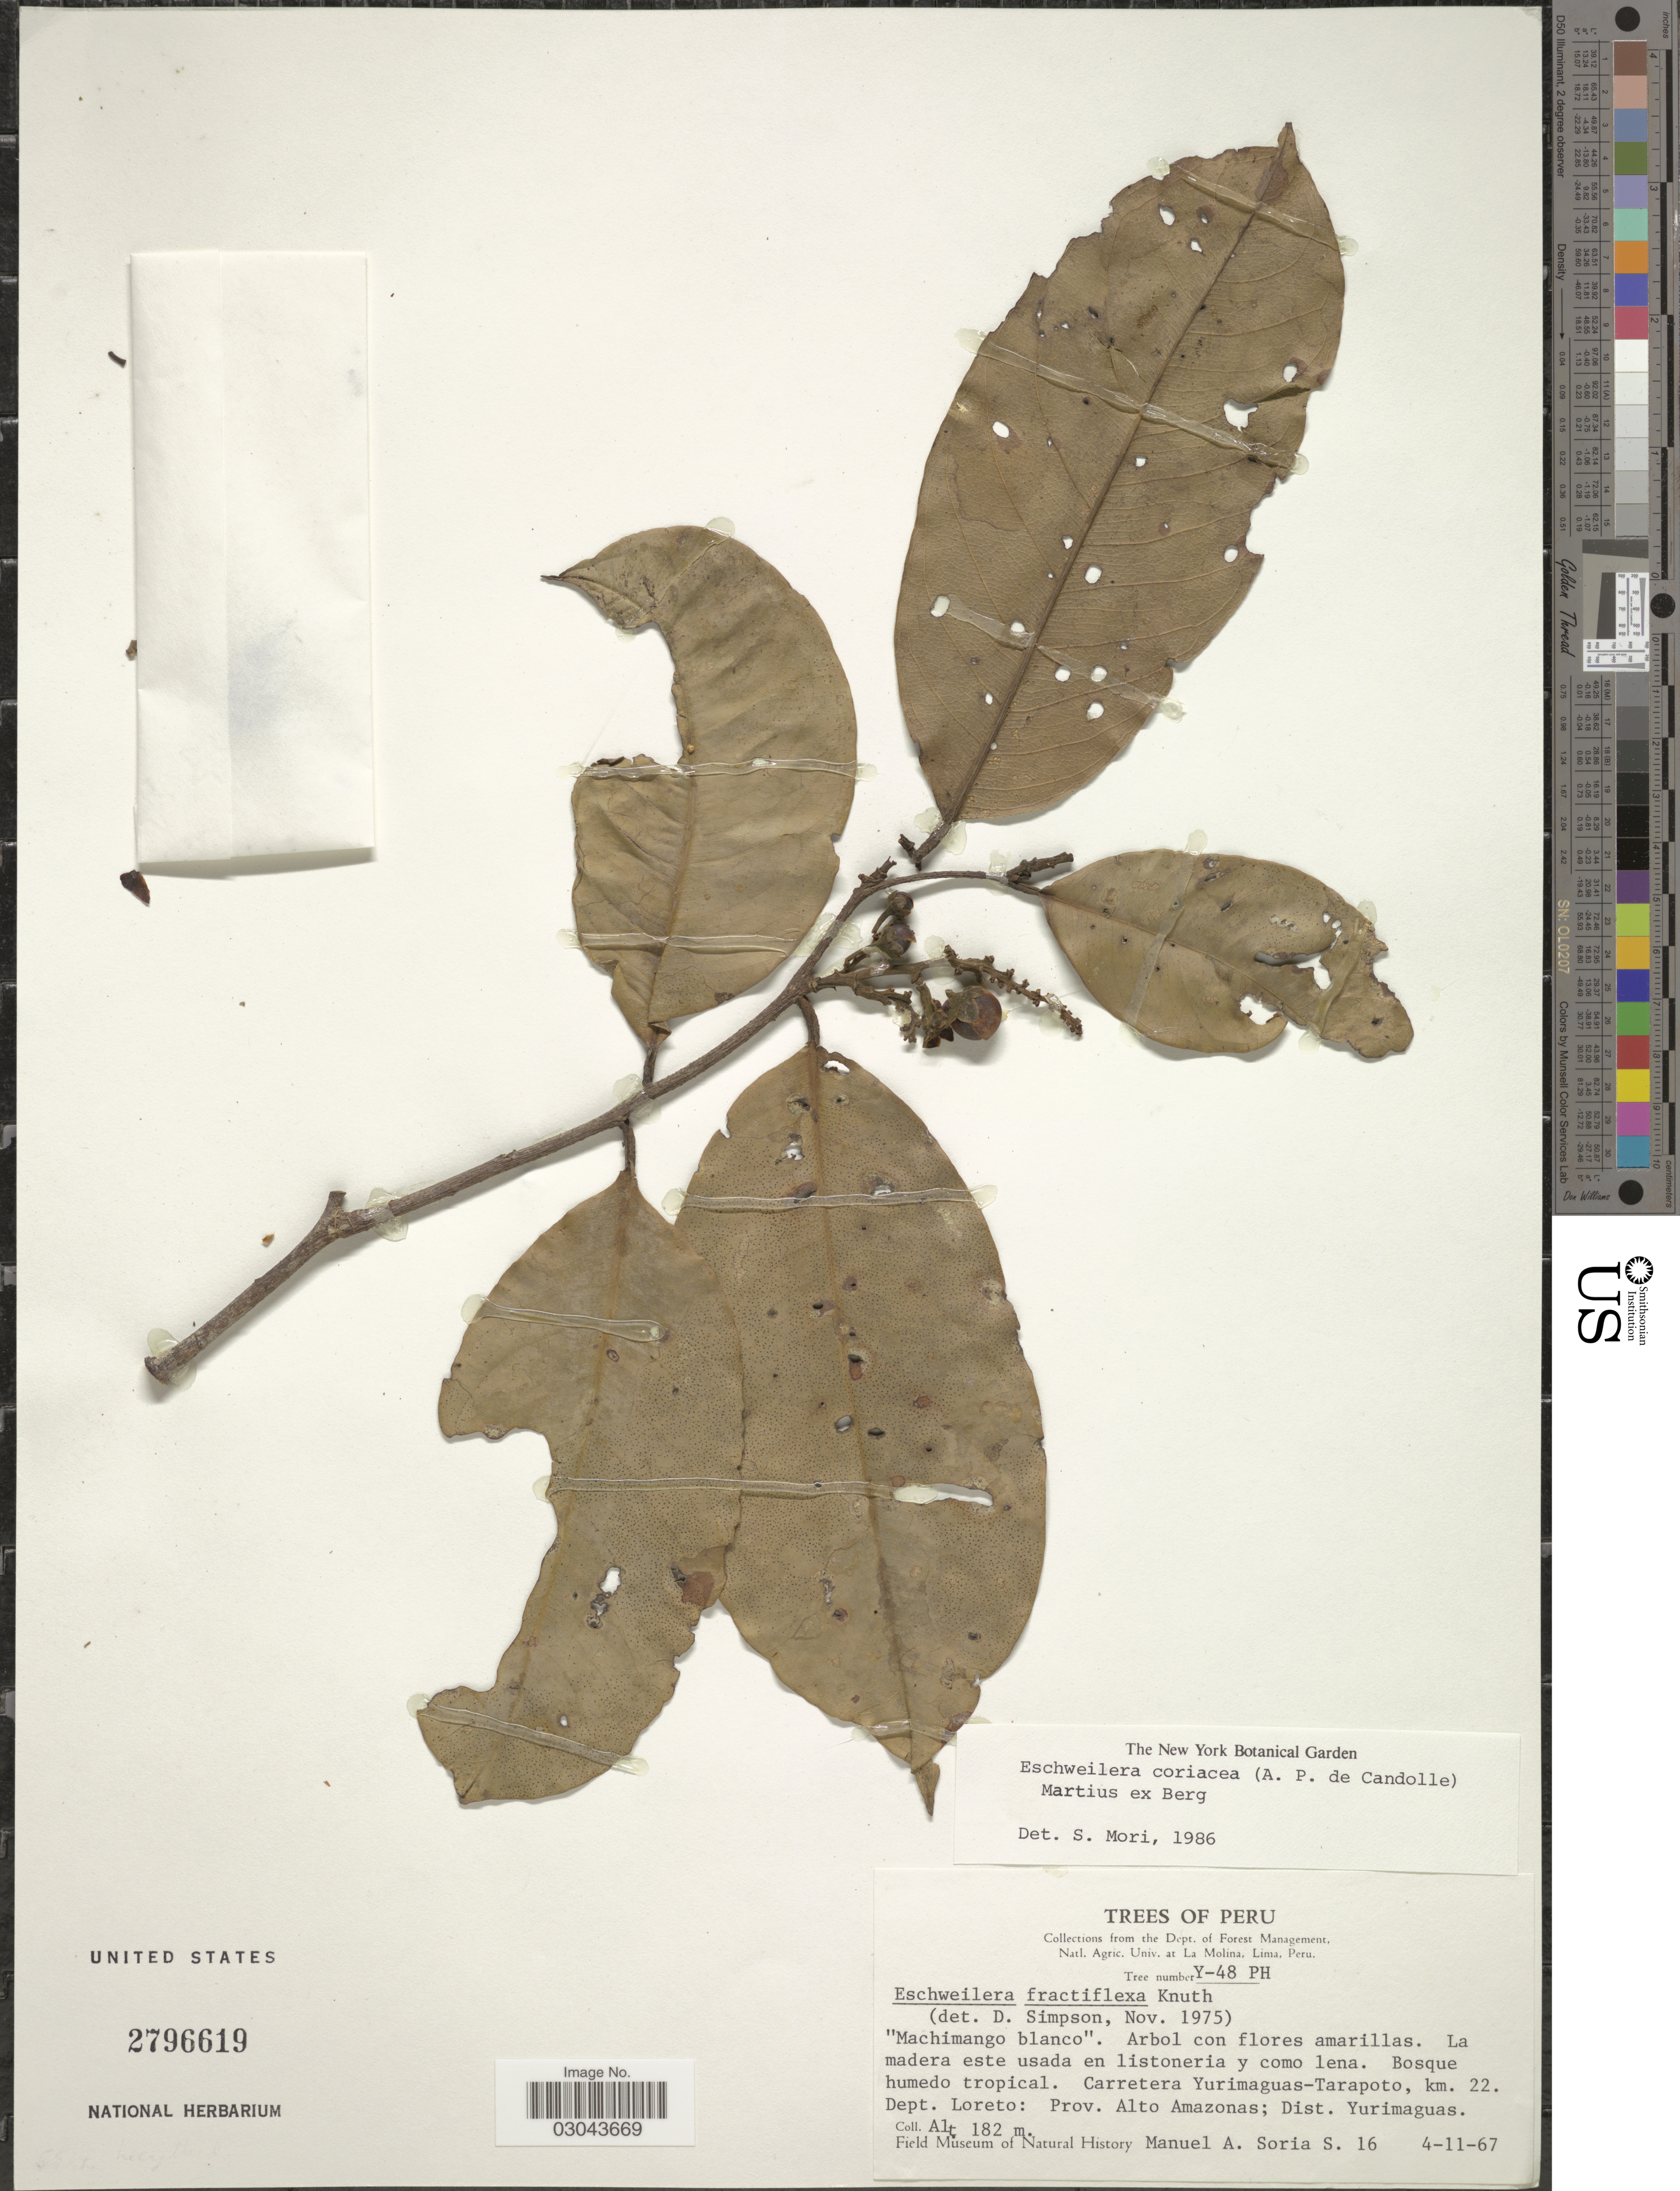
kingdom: Plantae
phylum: Tracheophyta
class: Magnoliopsida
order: Ericales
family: Lecythidaceae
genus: Eschweilera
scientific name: Eschweilera coriacea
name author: (DC.) S.A. Mori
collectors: M. Soria S.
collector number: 16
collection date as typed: Transcribed d/m/y: 4/11/67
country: Peru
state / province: Loreto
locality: Carretera Yurimaguas-Tarapoto, km. 22. Dept. Loreto: Prov. Alto Amazonas; Dist. Yurimaguas.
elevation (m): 182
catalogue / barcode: US 2796619